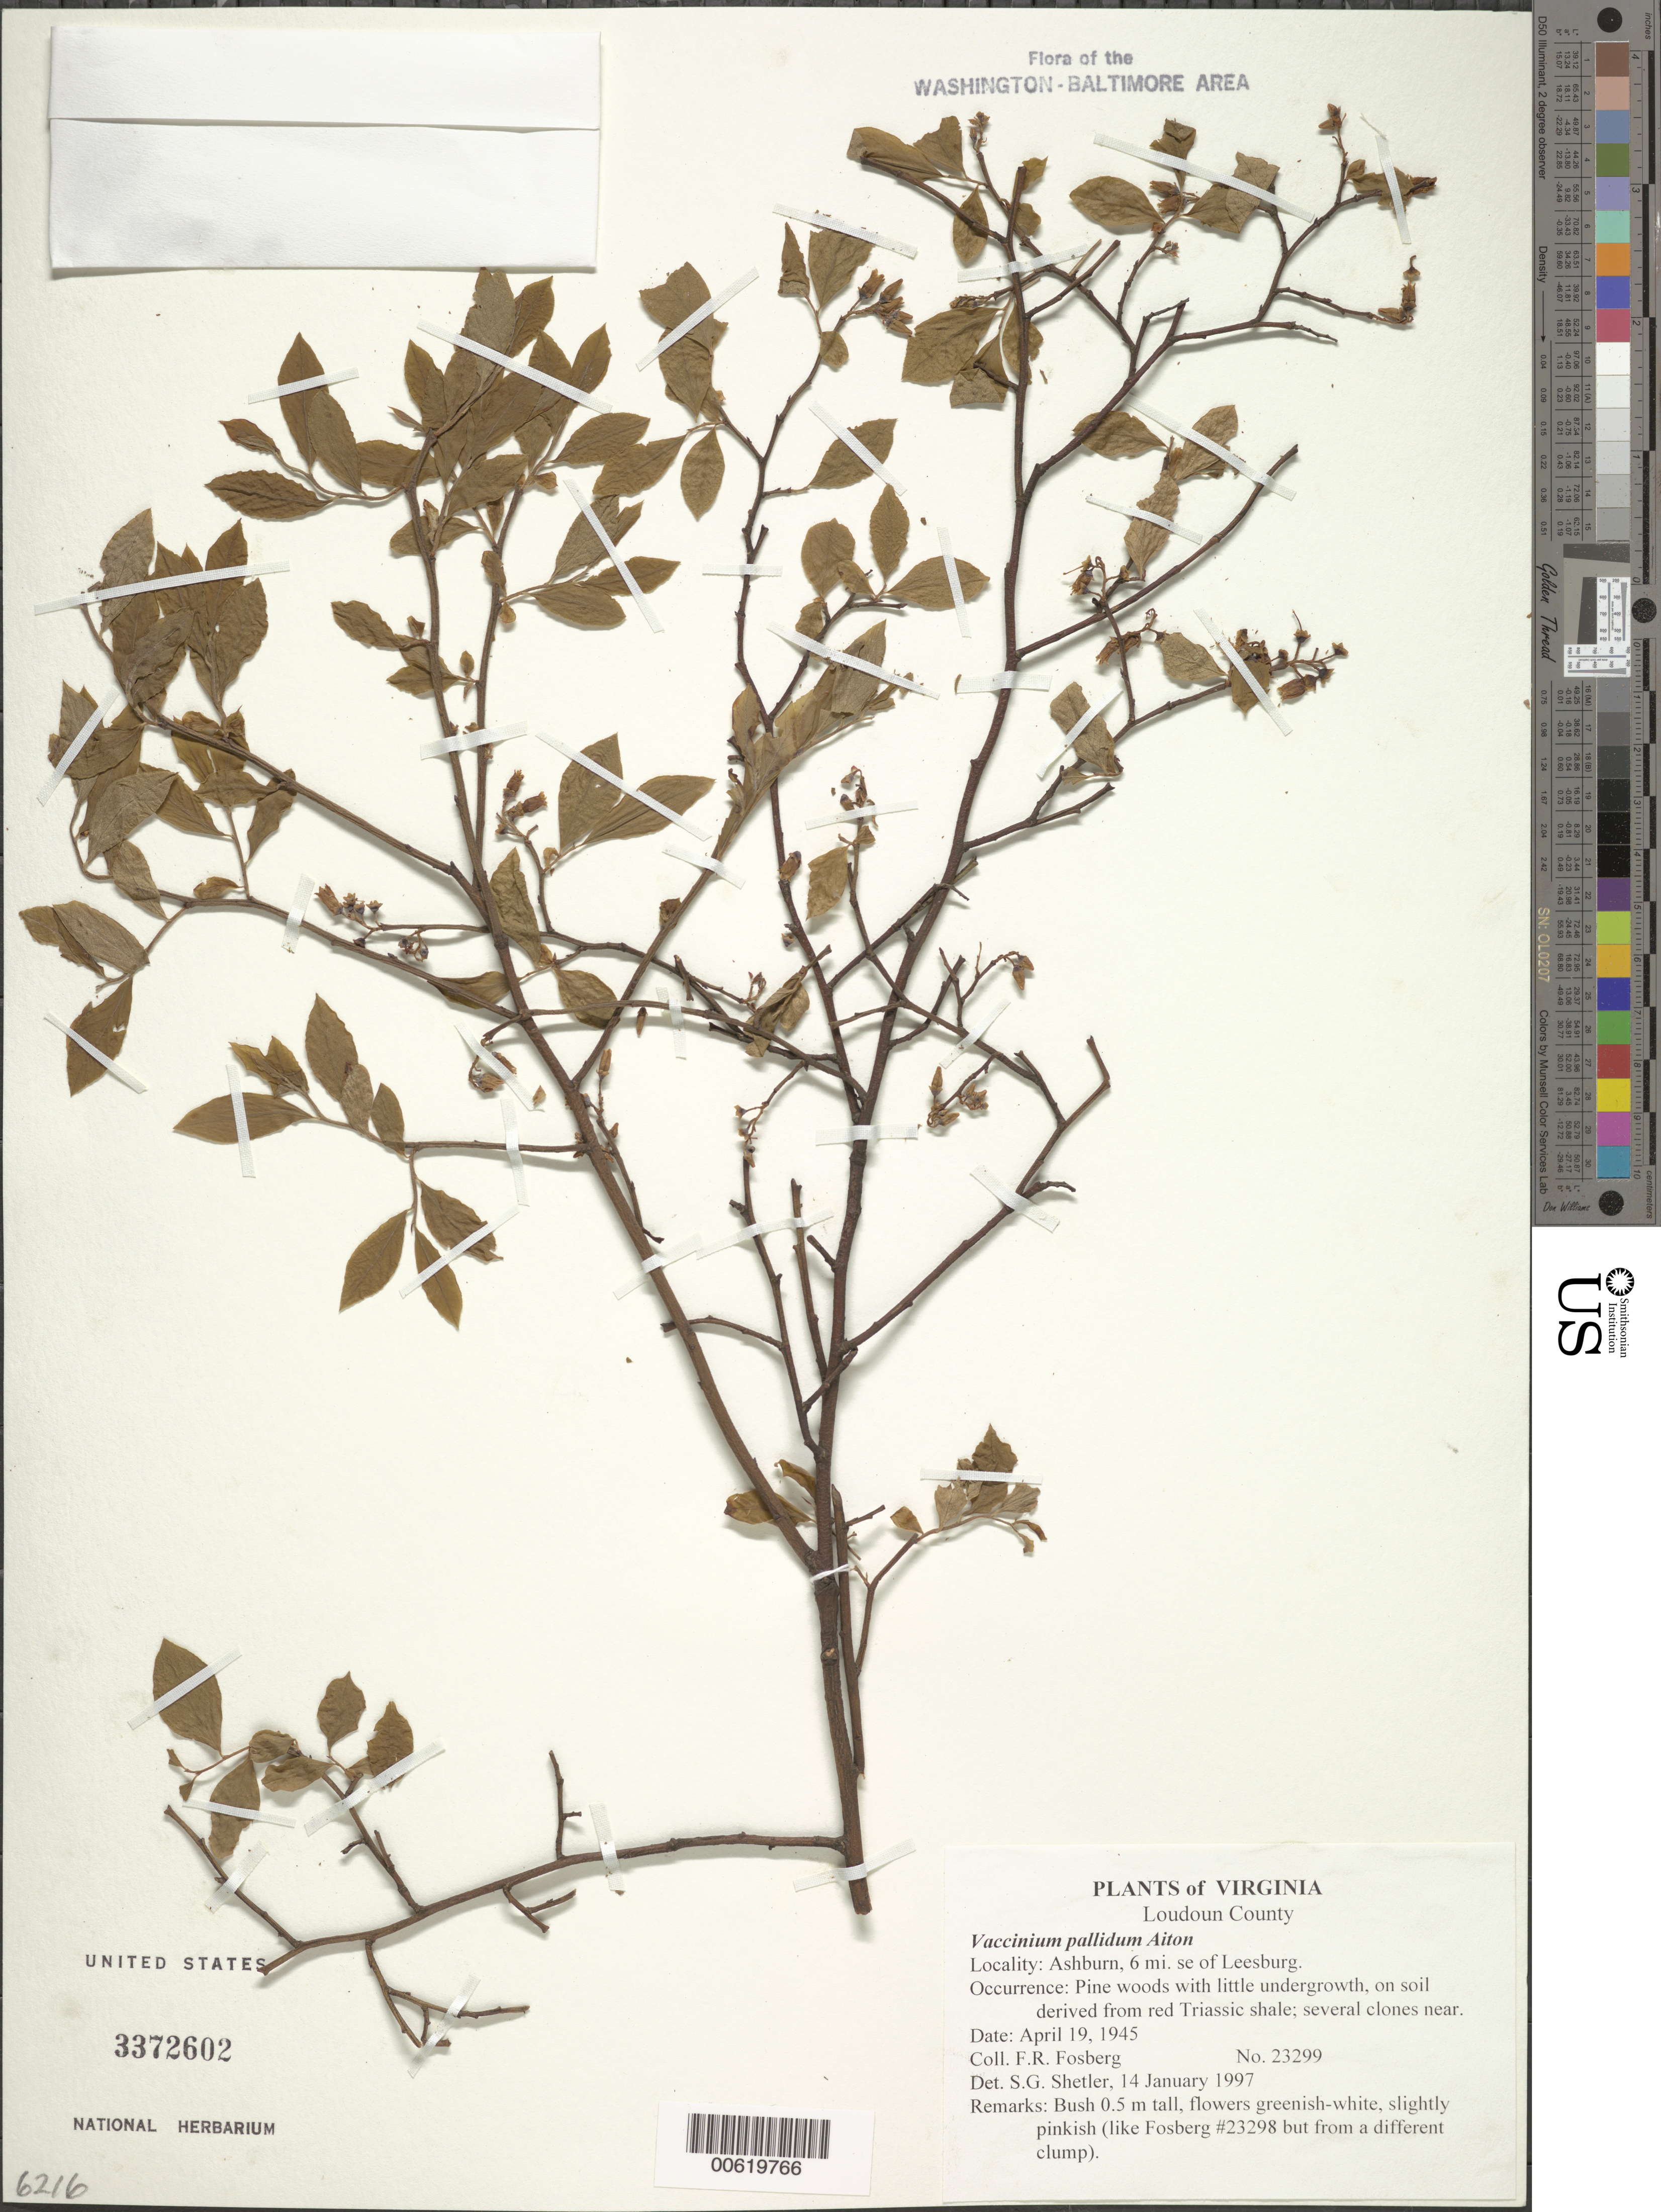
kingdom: Plantae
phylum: Tracheophyta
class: Magnoliopsida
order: Ericales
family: Ericaceae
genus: Vaccinium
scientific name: Vaccinium pallidum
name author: Aiton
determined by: Shetler, Stanwyn G., (US), NMNH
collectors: F. R. Fosberg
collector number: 23299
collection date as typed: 19 Apr 1945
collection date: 1945-04-19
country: United States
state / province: Virginia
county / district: Loudoun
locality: Ashburn, 6 mi. SE of Leesburg.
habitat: Pine woods with little undergrowth, on soil derived from red Triassic shale; several clones near.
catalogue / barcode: US 3372602